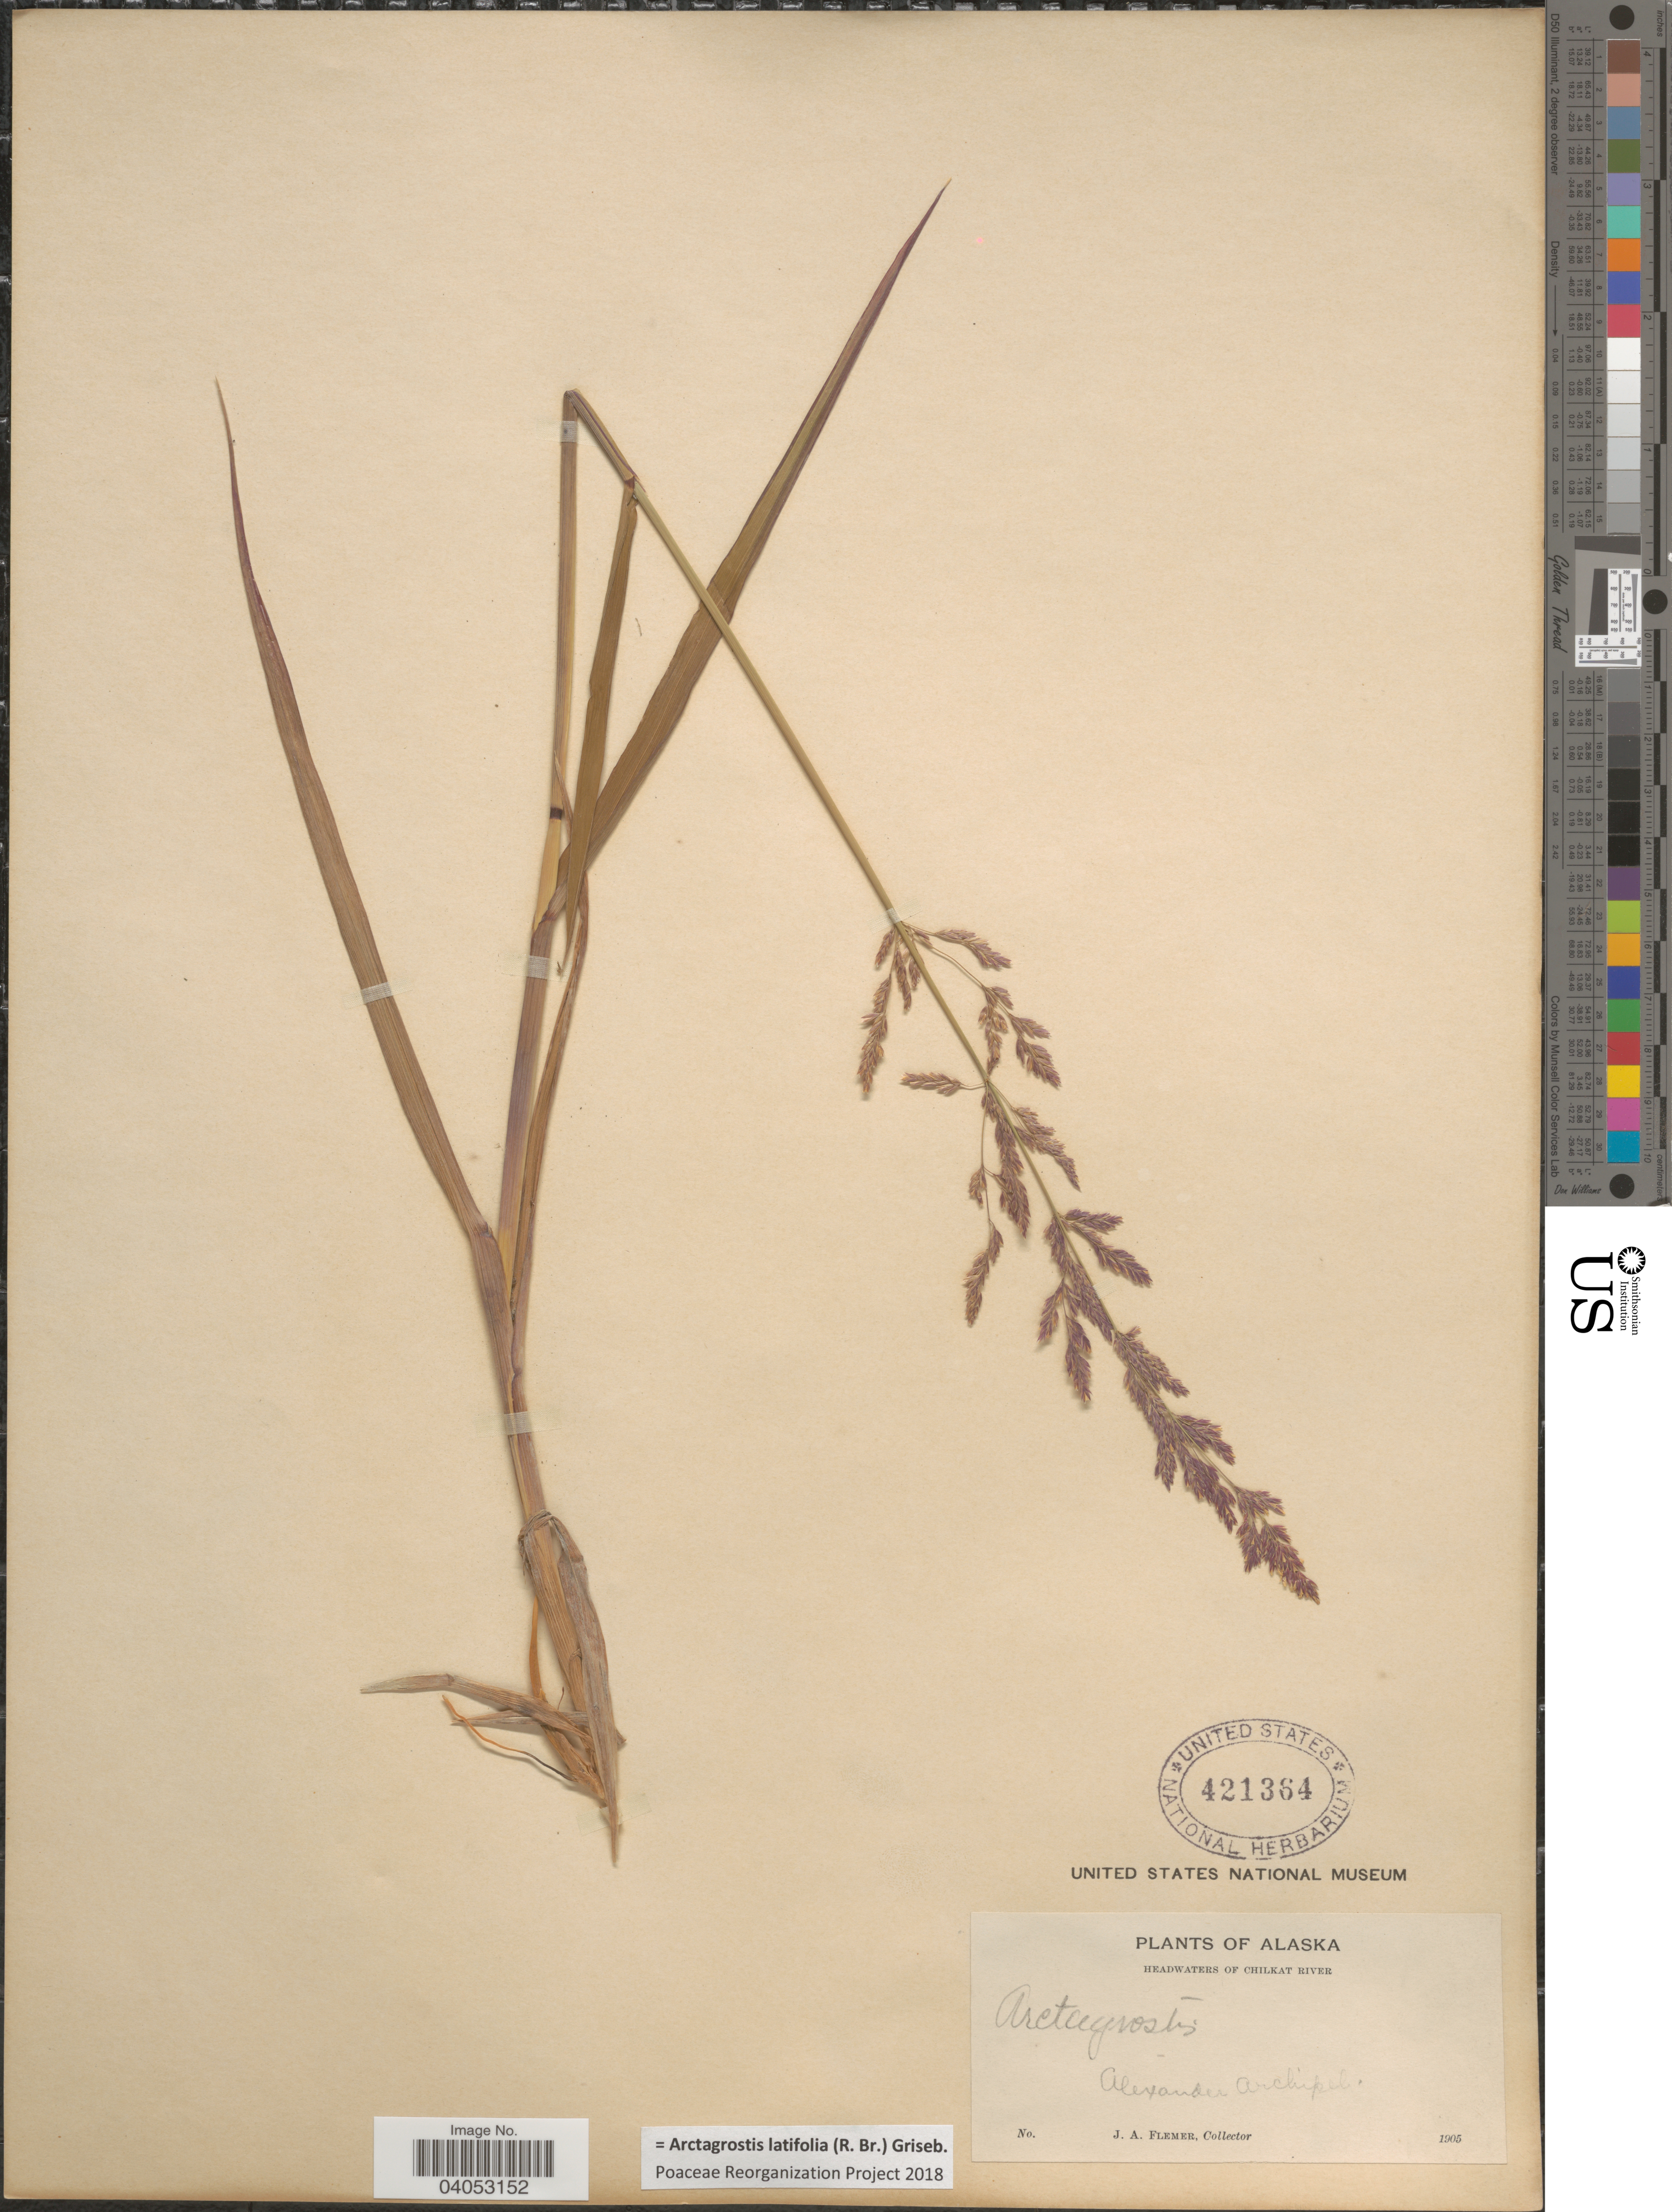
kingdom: Plantae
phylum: Tracheophyta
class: Liliopsida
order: Poales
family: Poaceae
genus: Arctagrostis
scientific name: Arctagrostis latifolia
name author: (R. Br.) Griseb.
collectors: J. Flemer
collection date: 1905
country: United States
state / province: Alaska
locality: Headwaters of Chilkat River. Alexander Archipel.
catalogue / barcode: US 421364